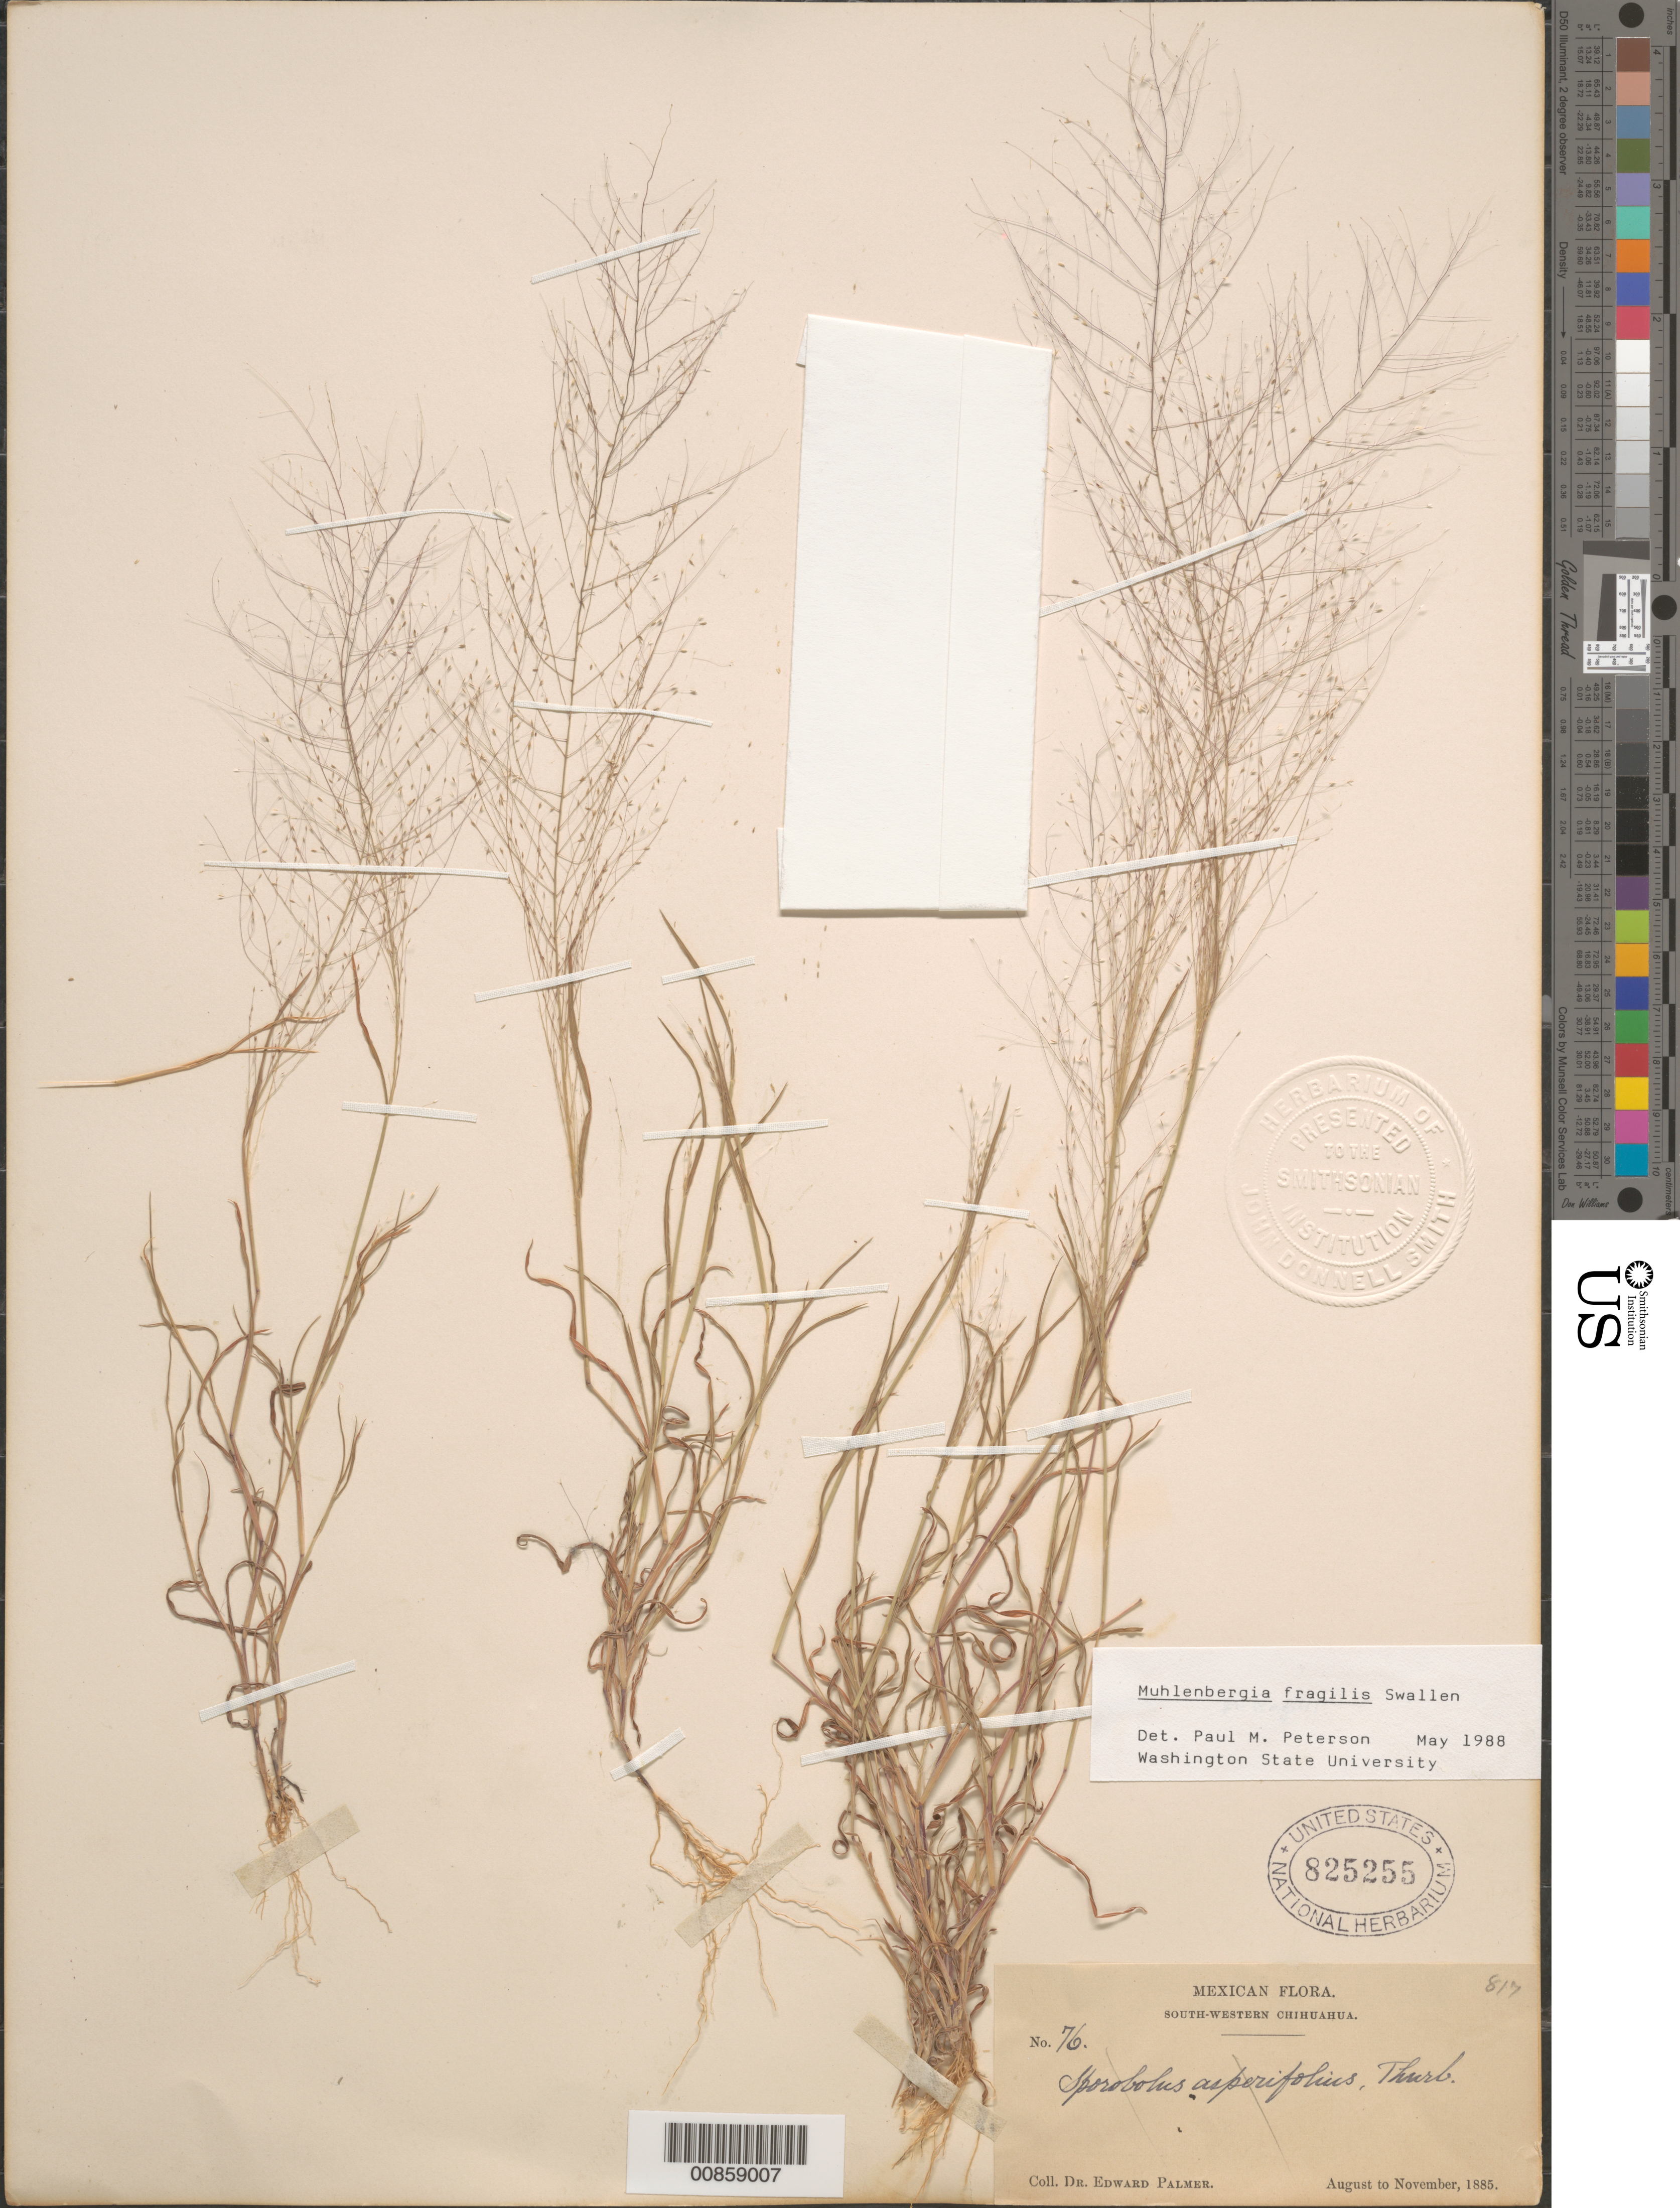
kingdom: Plantae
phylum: Tracheophyta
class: Liliopsida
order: Poales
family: Poaceae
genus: Muhlenbergia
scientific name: Muhlenbergia fragilis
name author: Swallen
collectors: E. Palmer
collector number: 76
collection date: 1885-08/1885-11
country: Mexico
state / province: Chihuahua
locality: South-western Chihuahua.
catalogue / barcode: US 825255